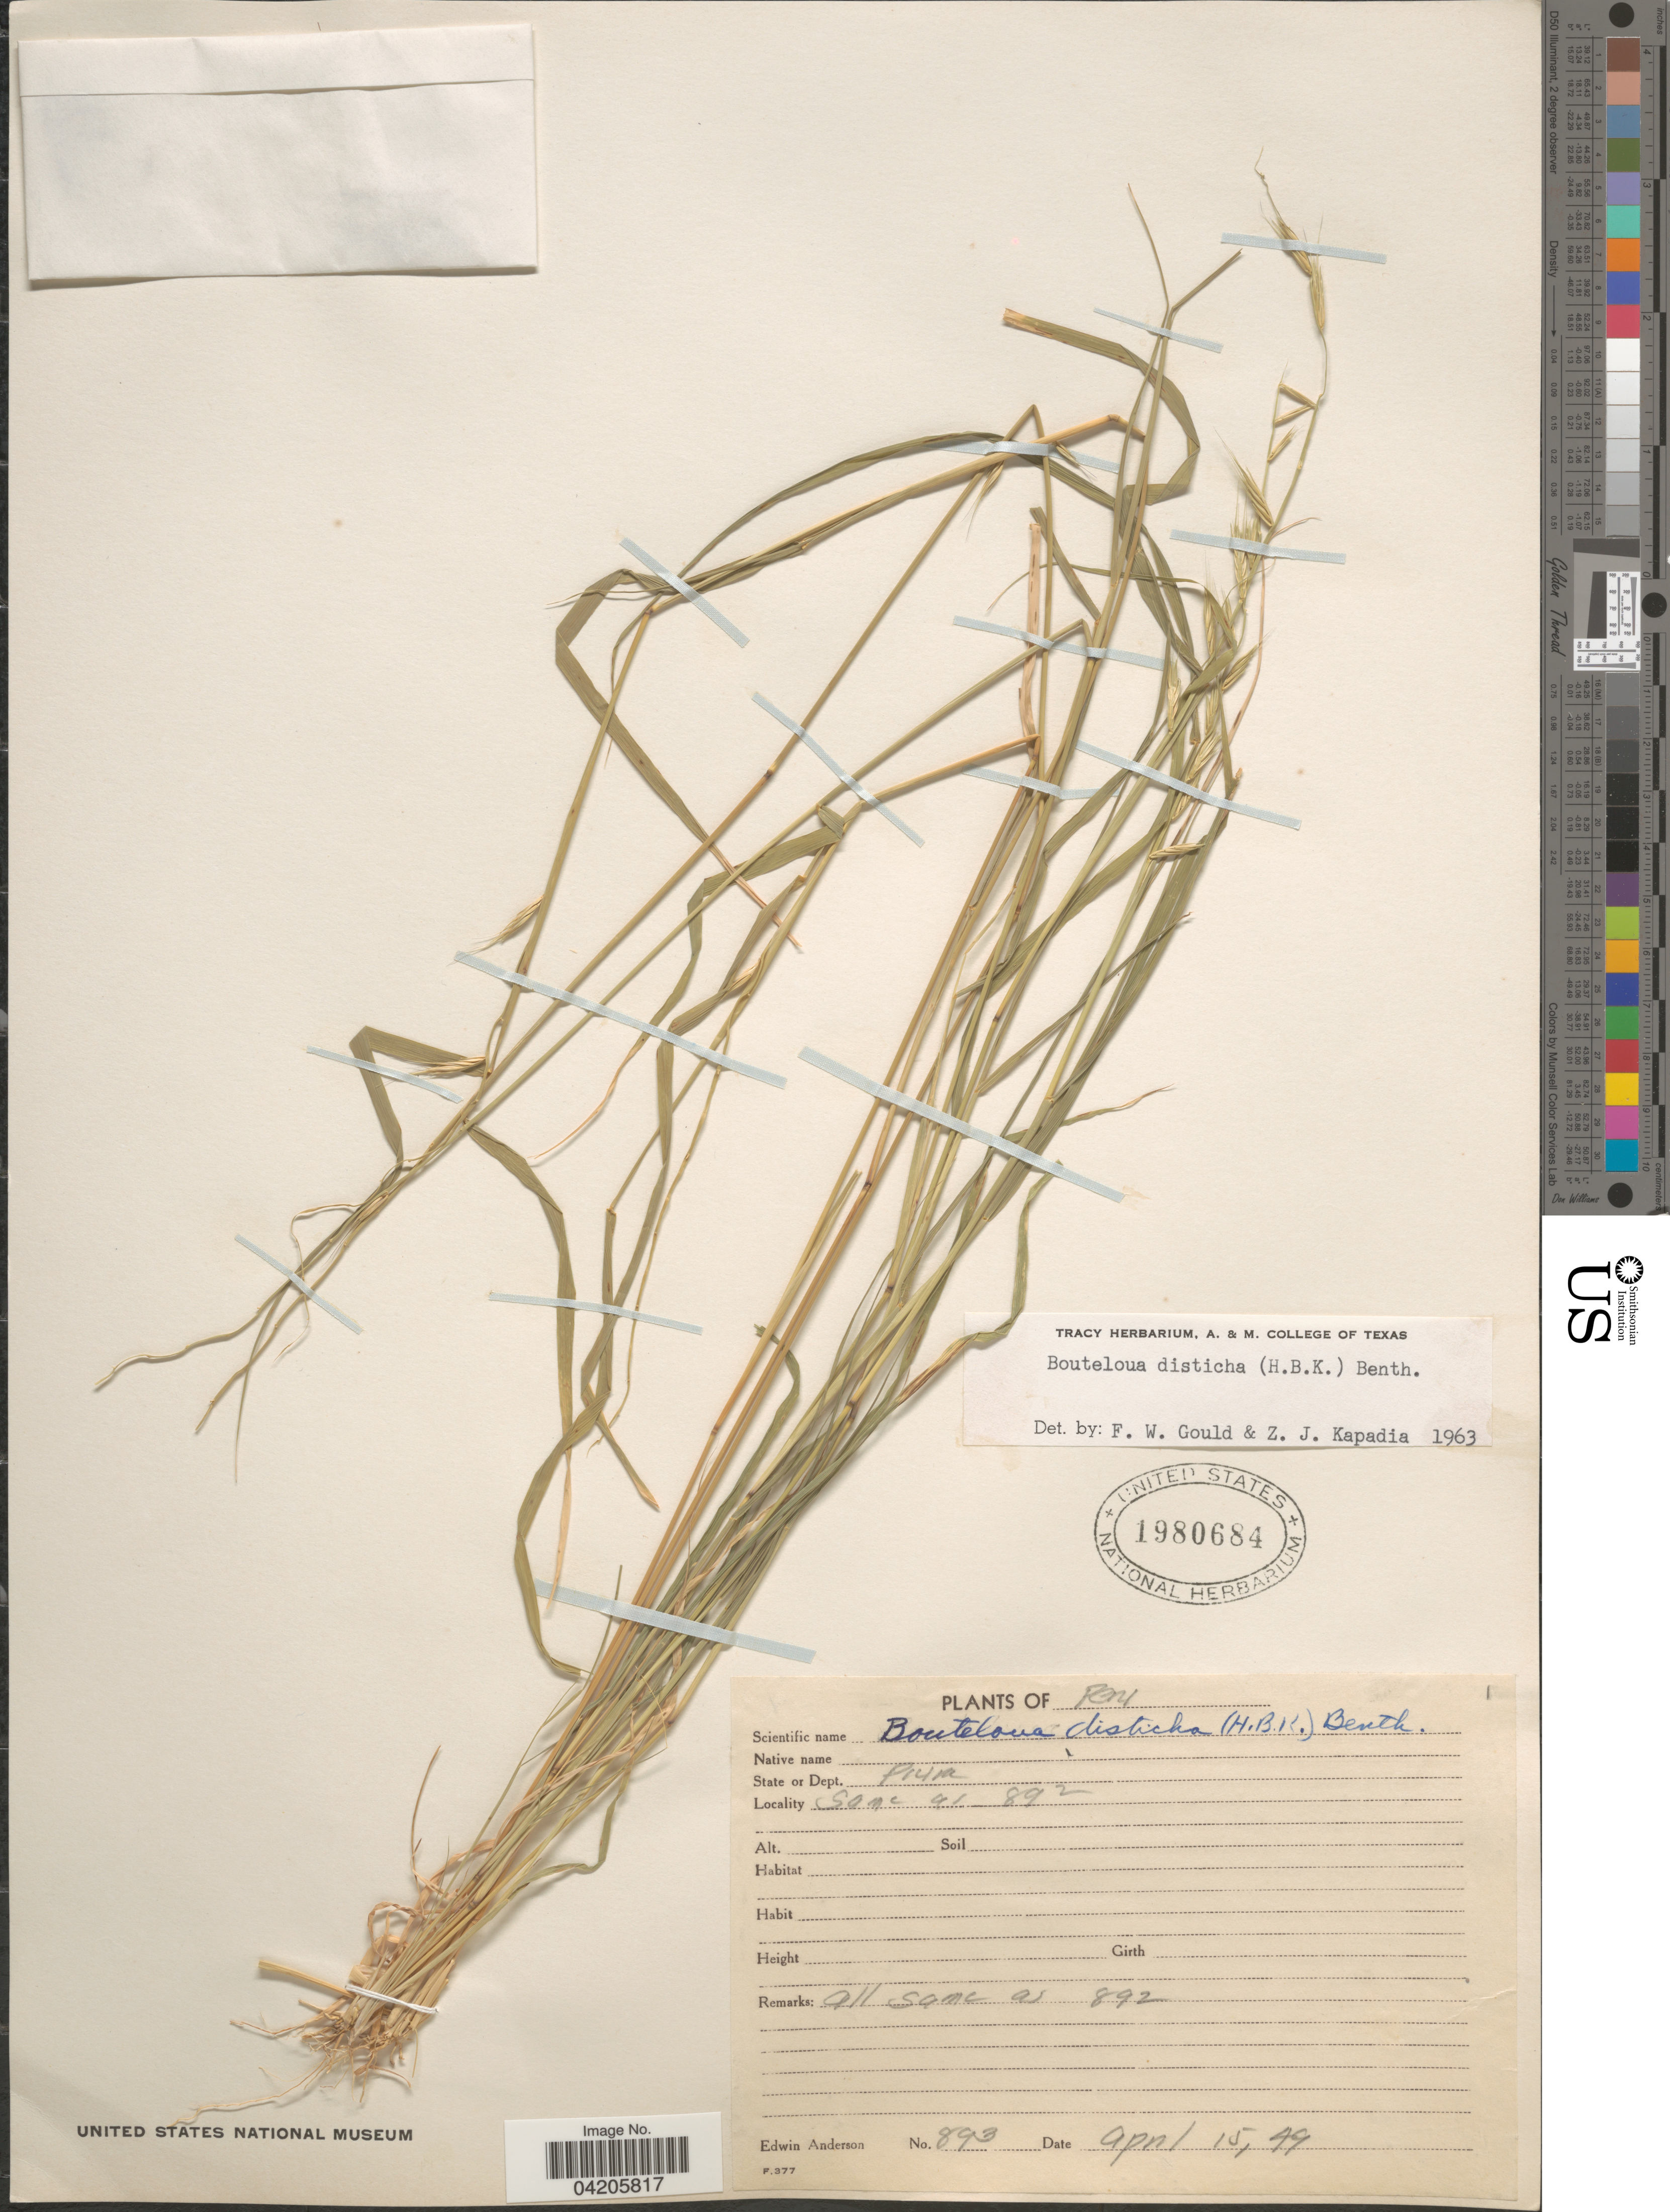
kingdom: Plantae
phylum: Tracheophyta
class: Liliopsida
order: Poales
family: Poaceae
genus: Bouteloua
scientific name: Bouteloua disticha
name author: (Kunth) Benth.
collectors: E. Anderson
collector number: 893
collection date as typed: Transcribed d/m/y: 15/4/49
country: Peru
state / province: Piura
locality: State or Dept. Piura.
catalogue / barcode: US 1980684